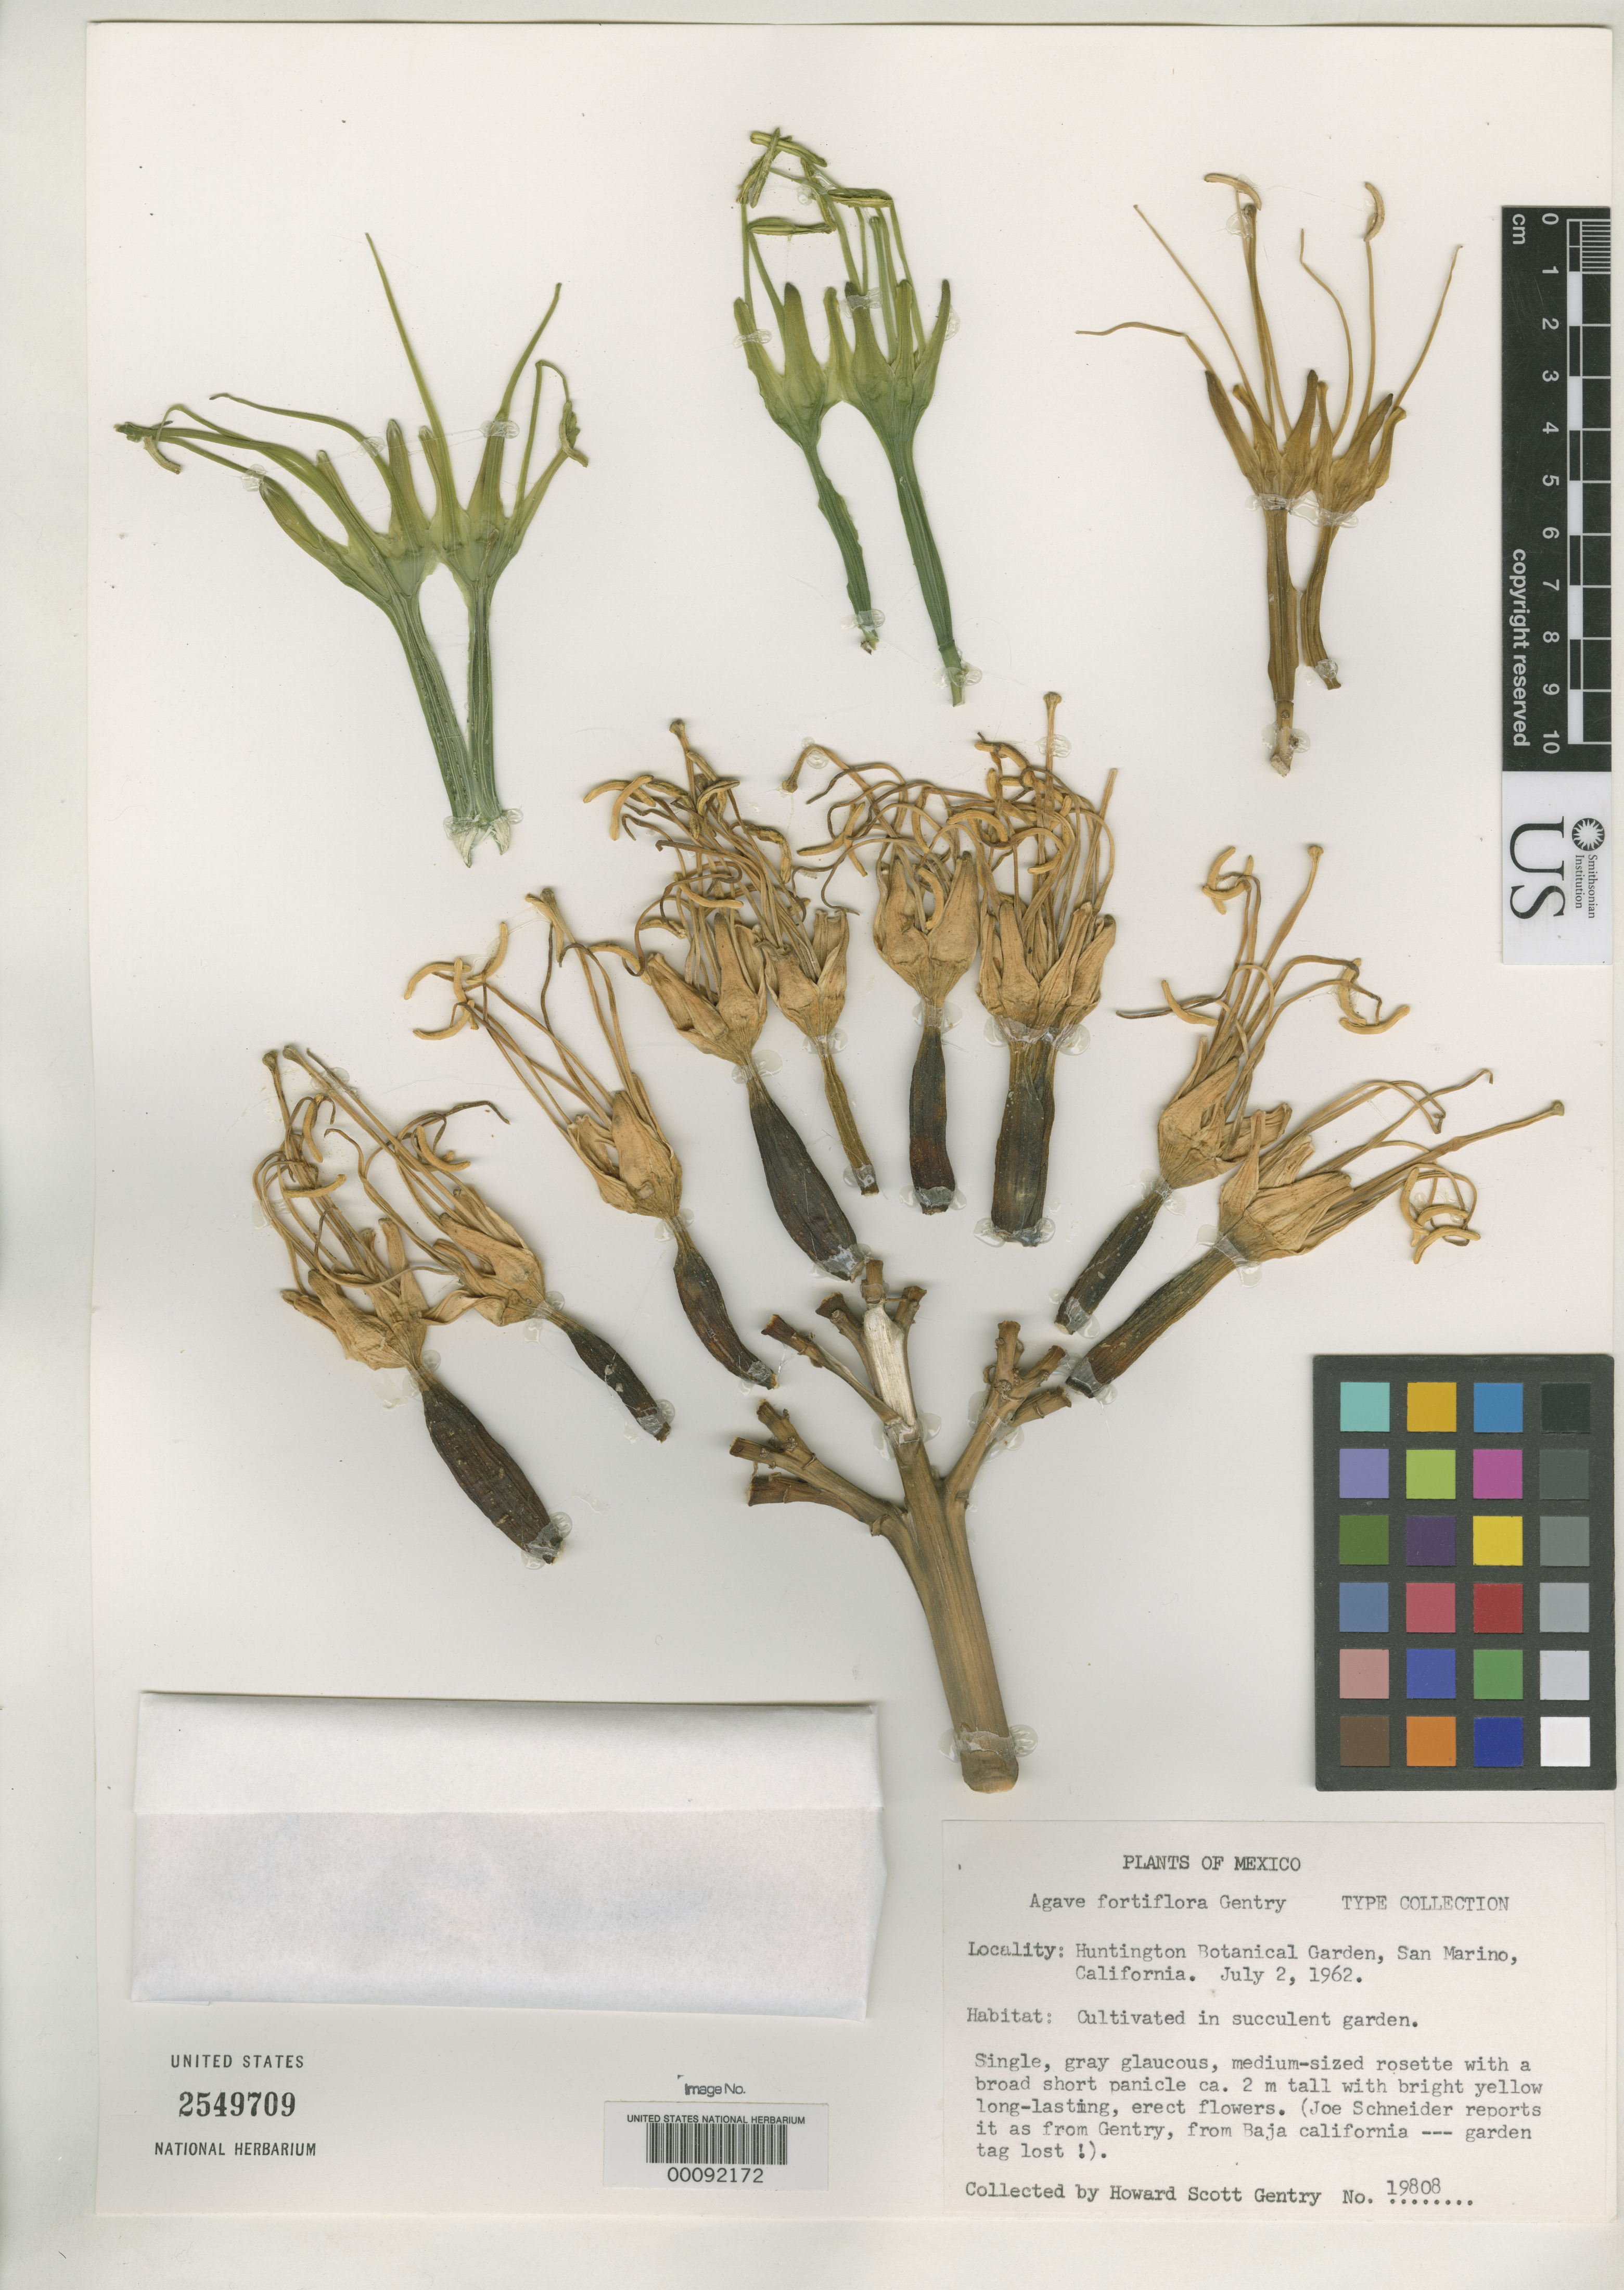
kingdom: Plantae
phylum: Tracheophyta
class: Liliopsida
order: Asparagales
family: Asparagaceae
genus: Agave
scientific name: Agave fortiflora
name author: Gentry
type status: Holotype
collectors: H. S. Gentry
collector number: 19808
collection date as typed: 02 Jul 1962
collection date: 1962-07-02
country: Mexico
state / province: Sonora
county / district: Altar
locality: Sierra Jojoba.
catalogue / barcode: US 2549709